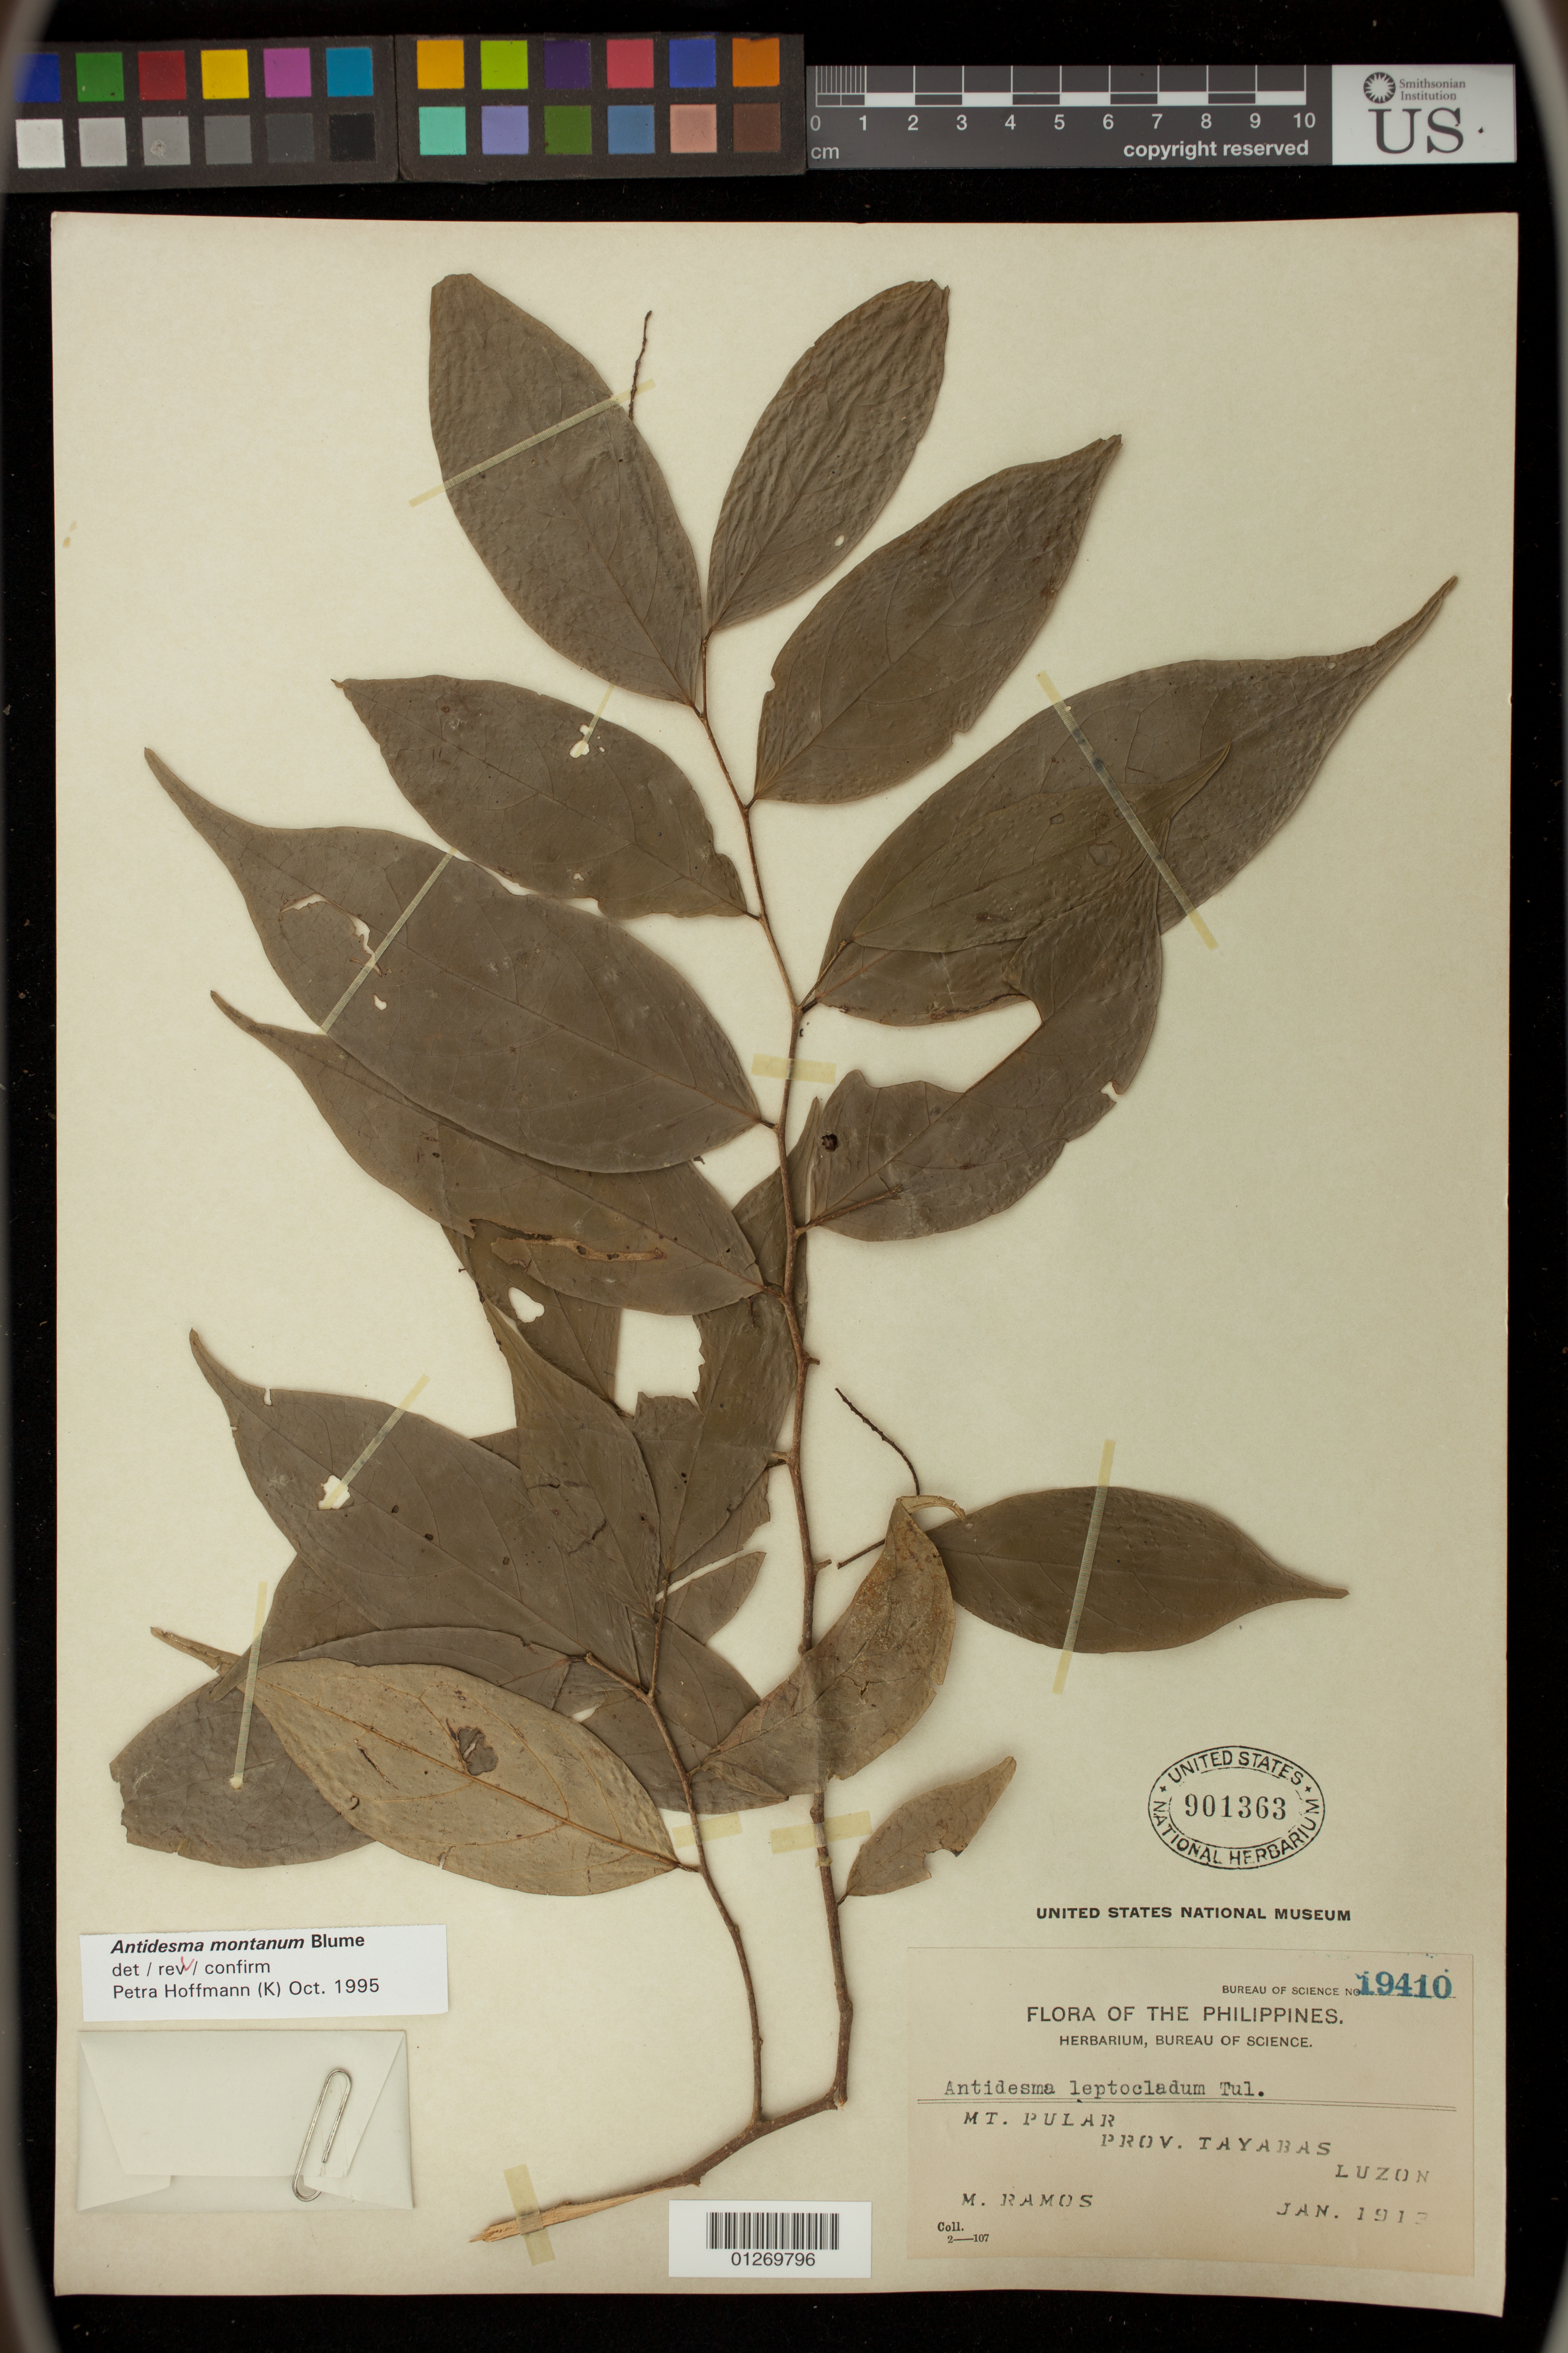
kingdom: Plantae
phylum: Tracheophyta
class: Magnoliopsida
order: Malpighiales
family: Phyllanthaceae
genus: Antidesma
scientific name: Antidesma montanum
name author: Blume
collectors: M. Ramos & M. Ramos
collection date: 1913-01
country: Philippines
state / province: Calabarzon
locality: Mt. Pular, Prov. Tayabas, Luzon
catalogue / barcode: US 901363